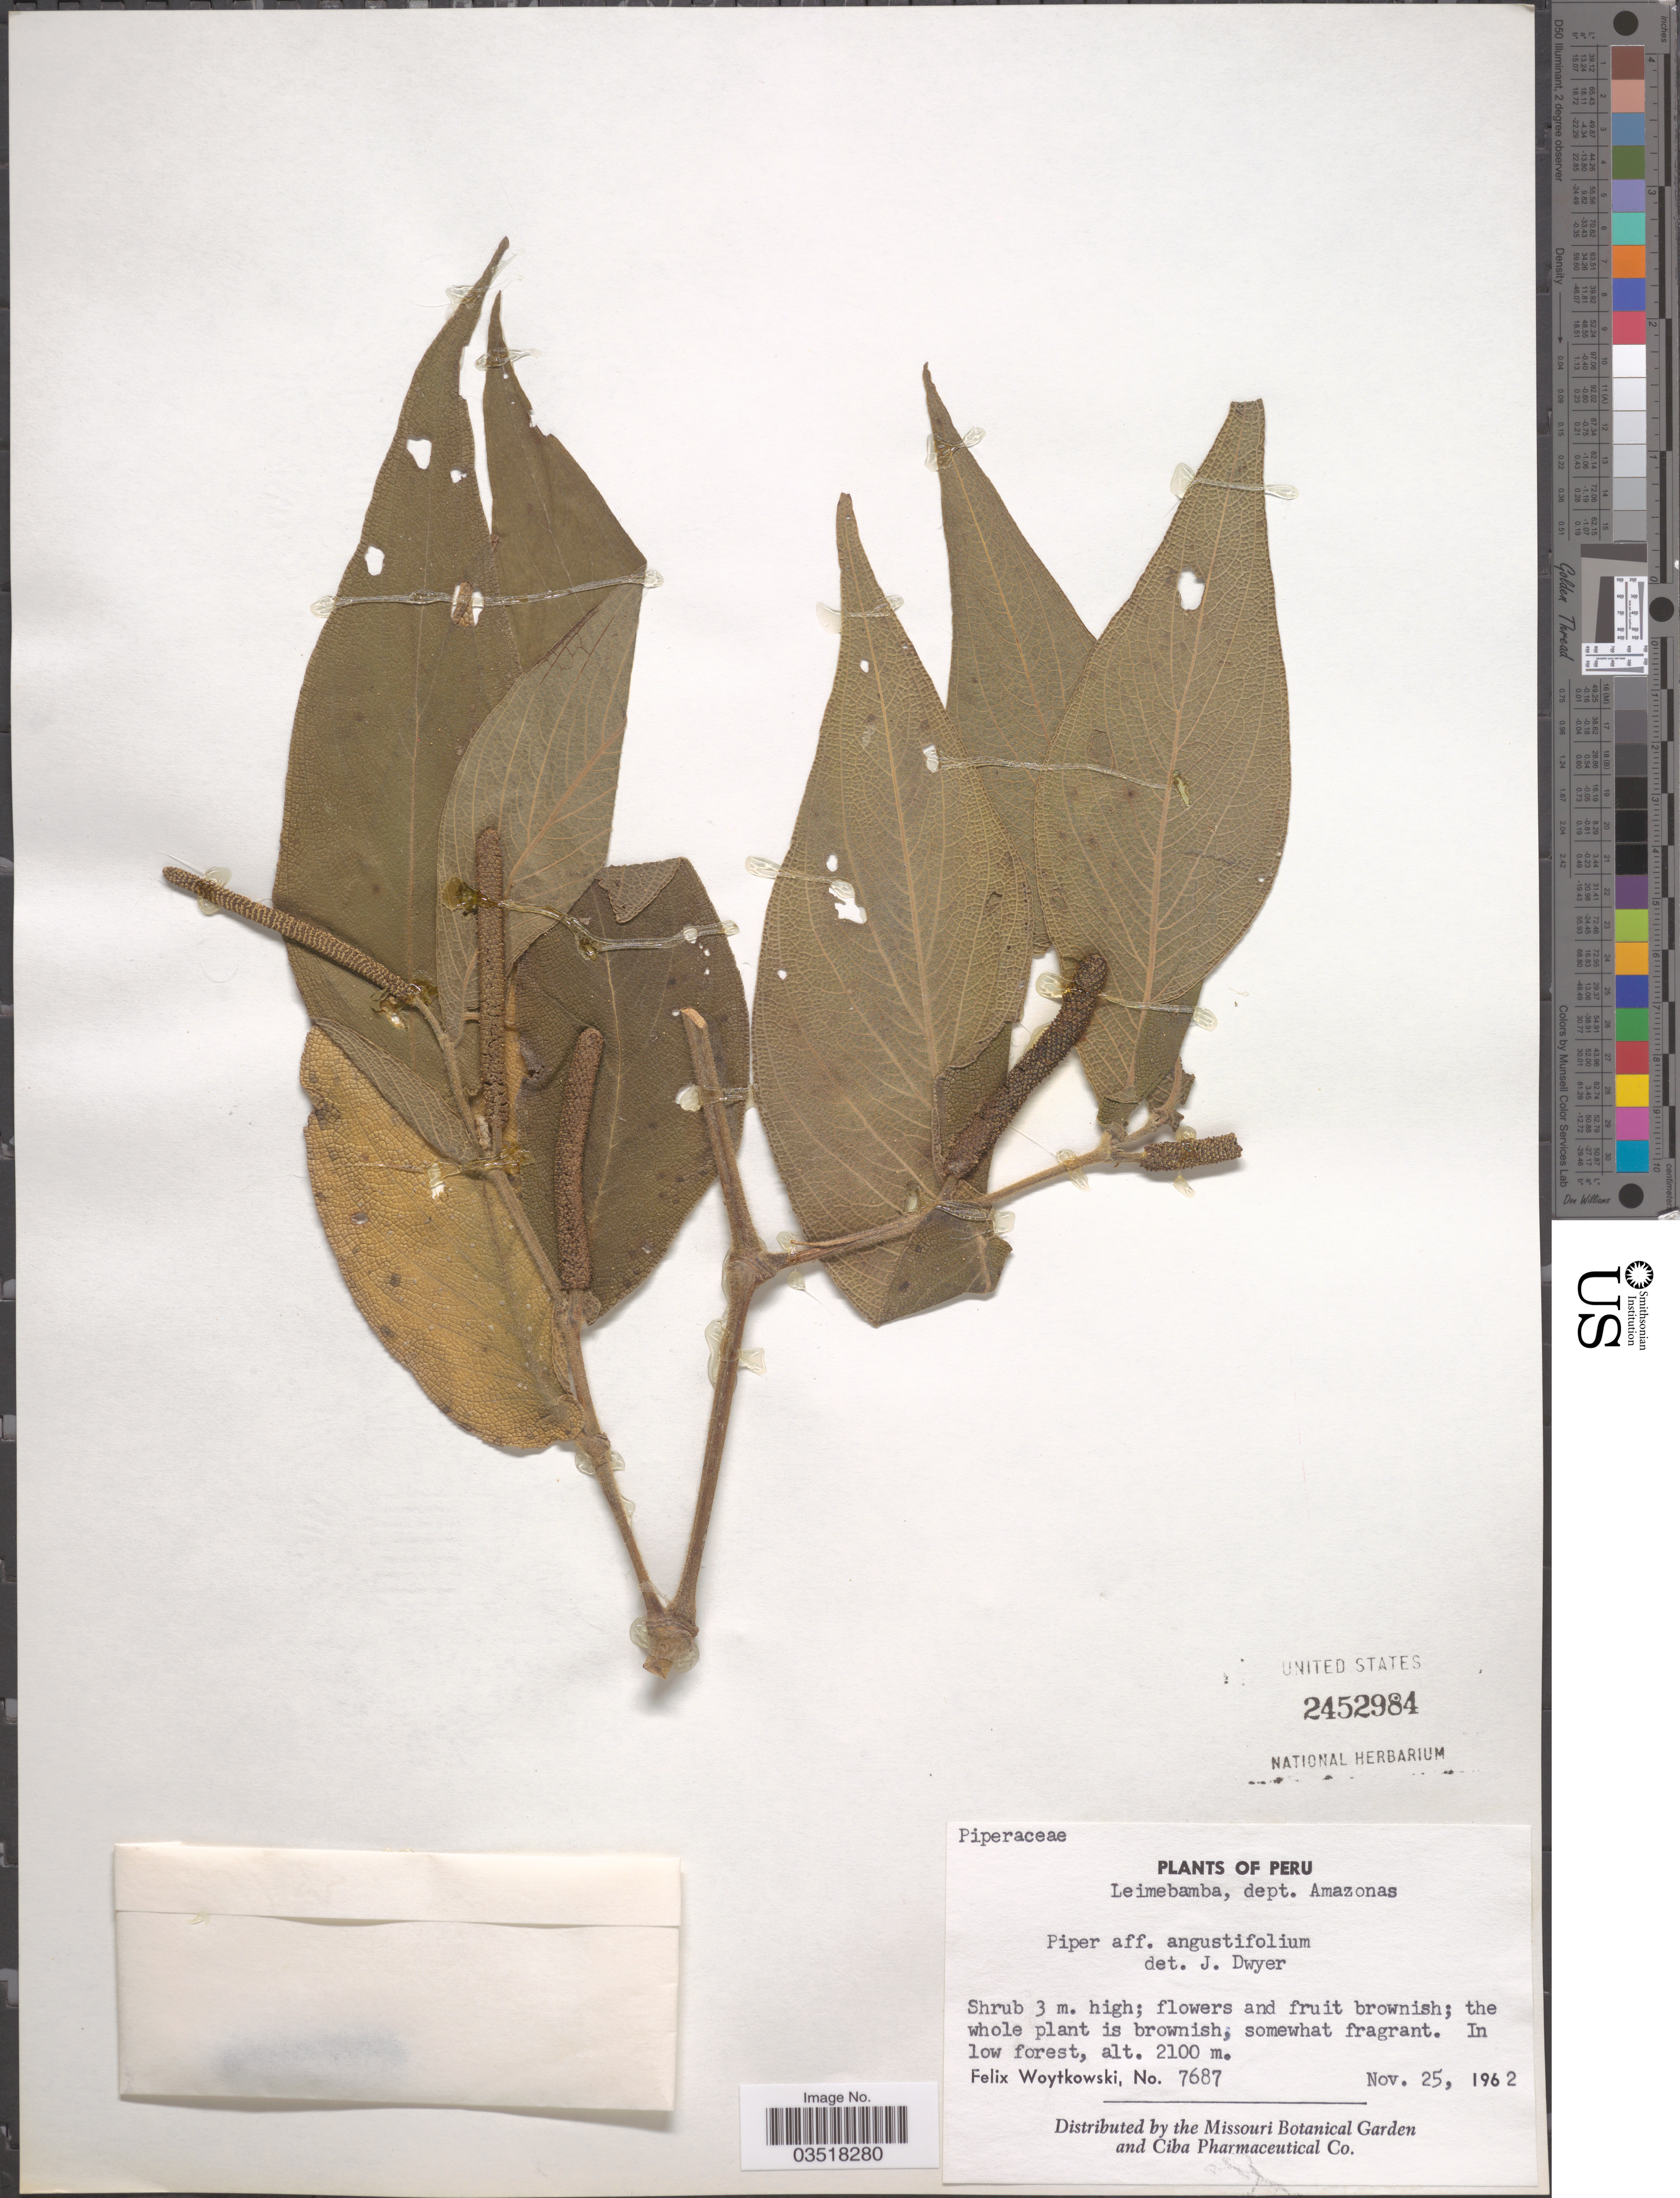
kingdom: Plantae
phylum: Tracheophyta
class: Magnoliopsida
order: Piperales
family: Piperaceae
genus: Piper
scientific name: Piper elongatum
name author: Vahl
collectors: F. Woytkowski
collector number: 7687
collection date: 1962-11-25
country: Peru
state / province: Amazonas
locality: Leimebamba, dept. Amazonas.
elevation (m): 2100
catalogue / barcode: US 2452984